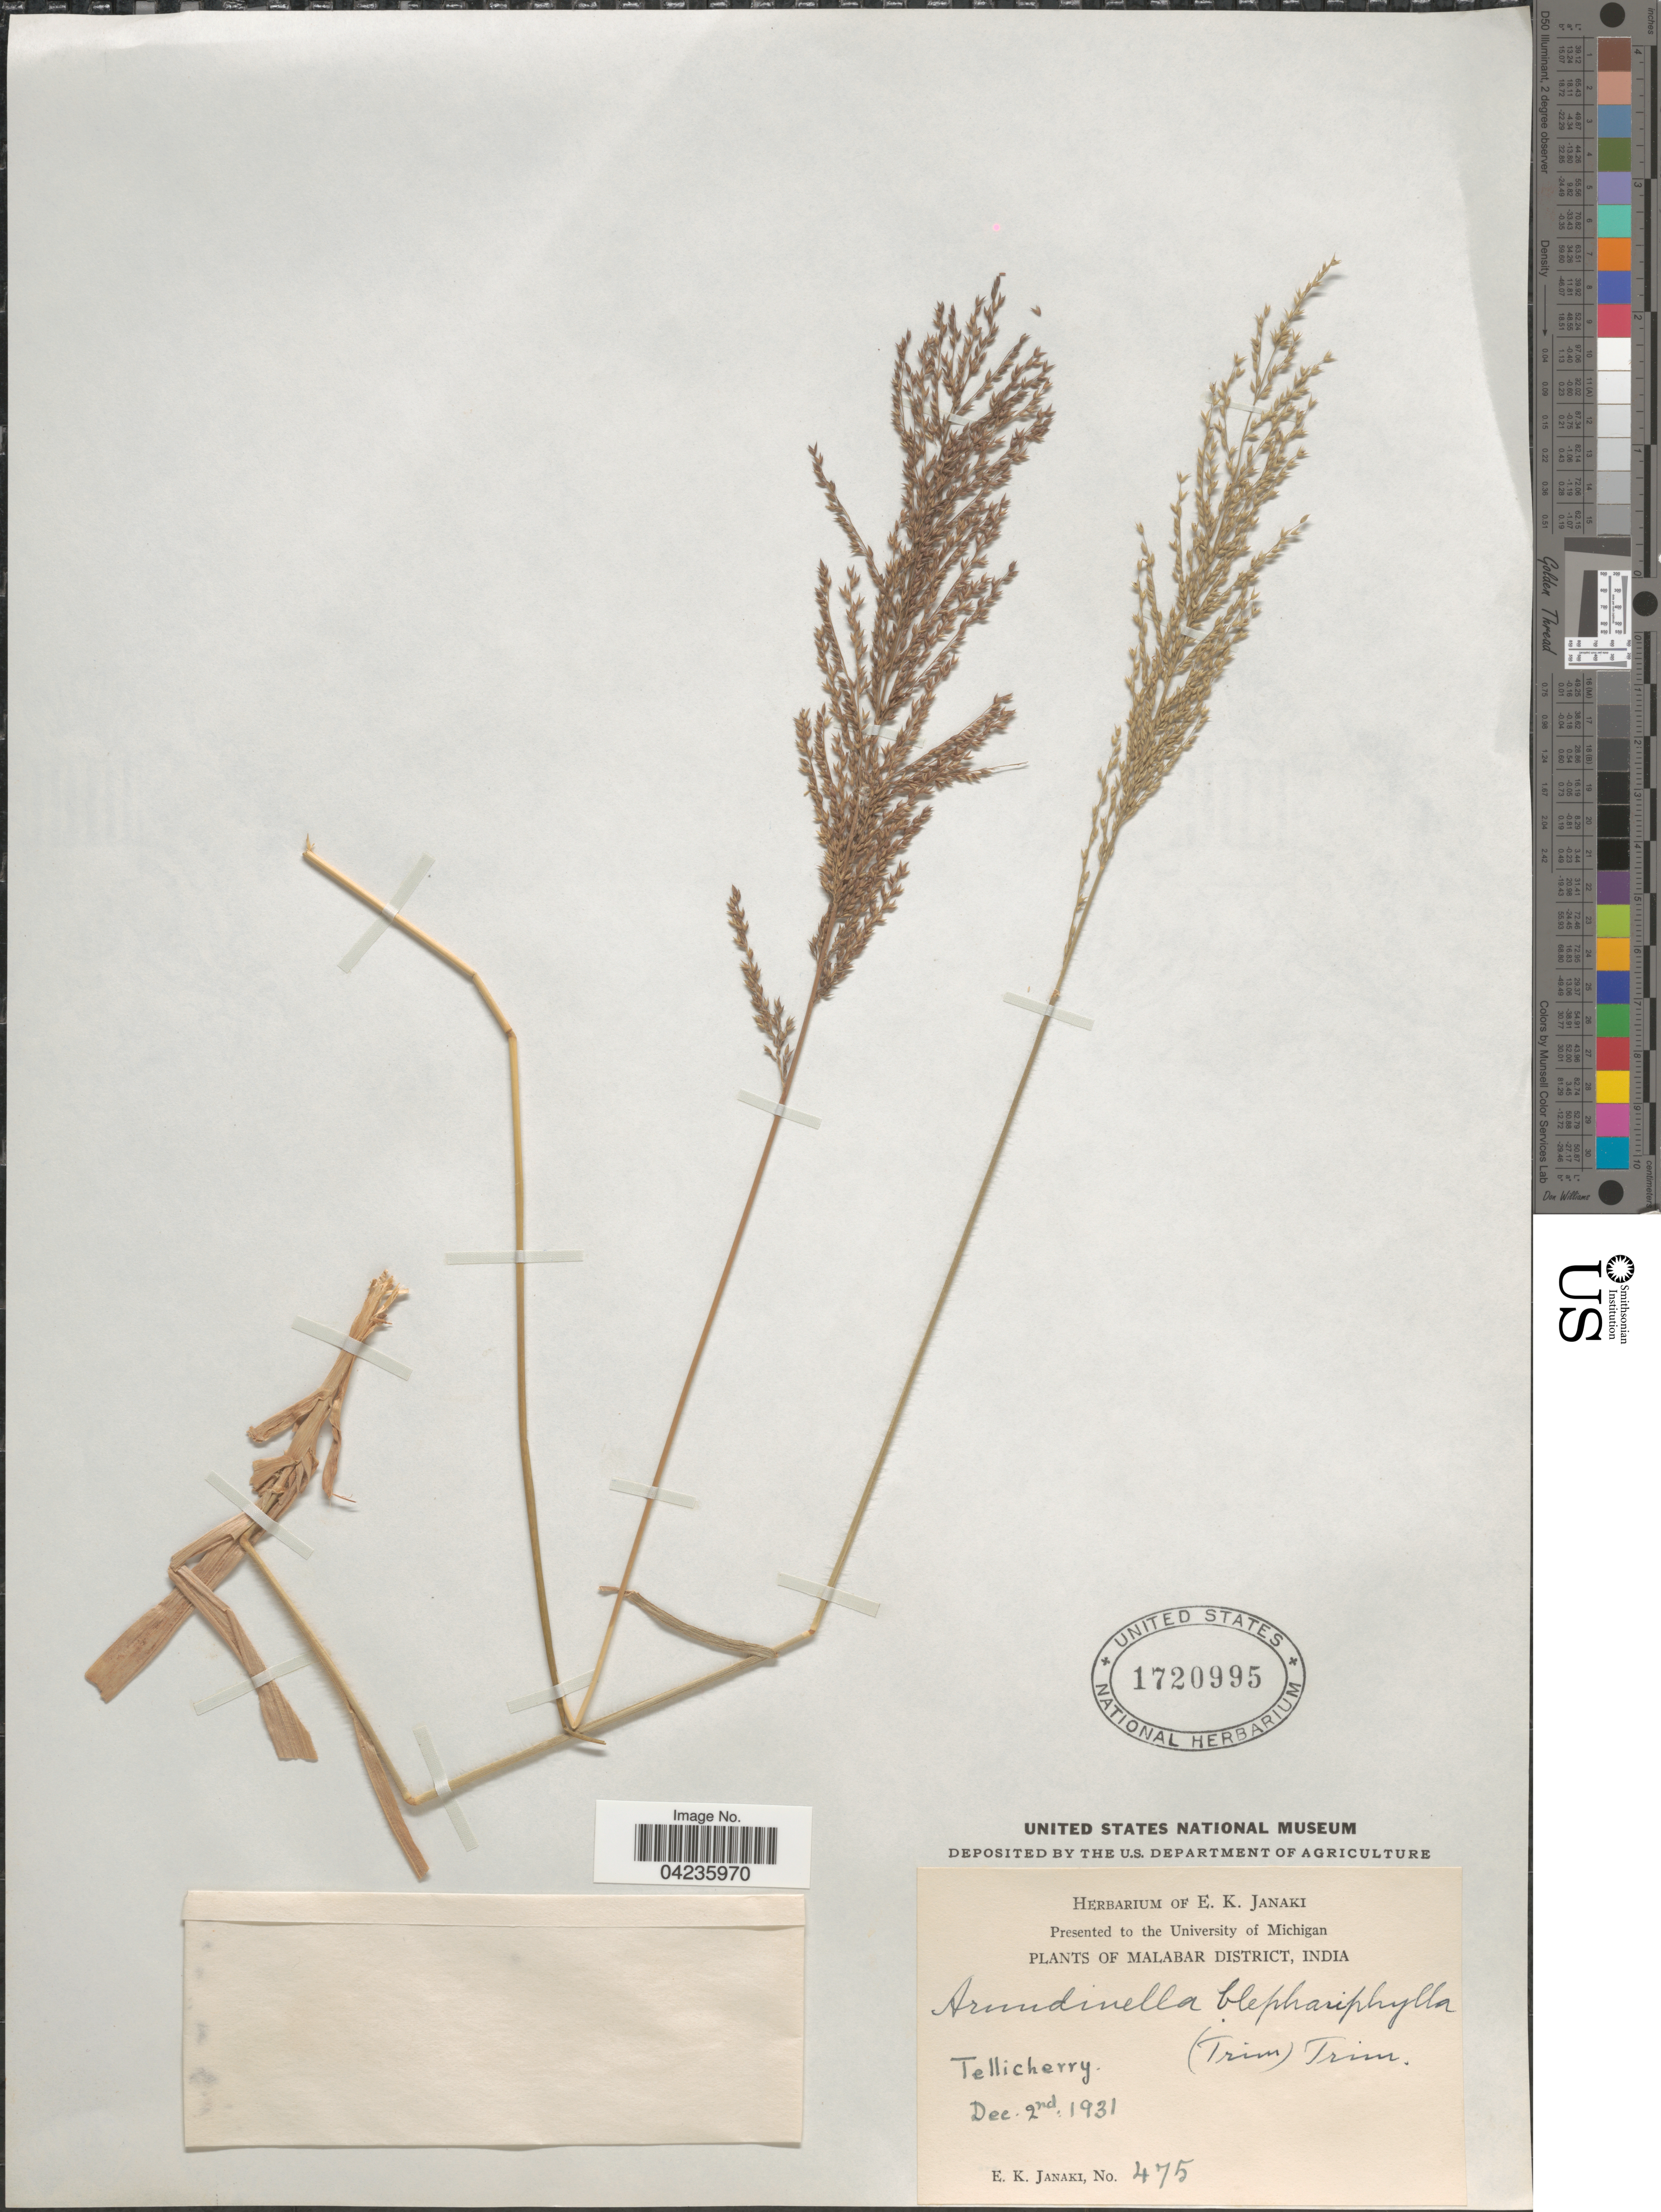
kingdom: Plantae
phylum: Tracheophyta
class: Liliopsida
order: Poales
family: Poaceae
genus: Arundinella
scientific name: Arundinella leptochloa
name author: (Nees) Hook. f.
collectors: E. Janaki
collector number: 475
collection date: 1931-12-02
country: India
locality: Malabar District. Tellicherry.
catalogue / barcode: US 1720995